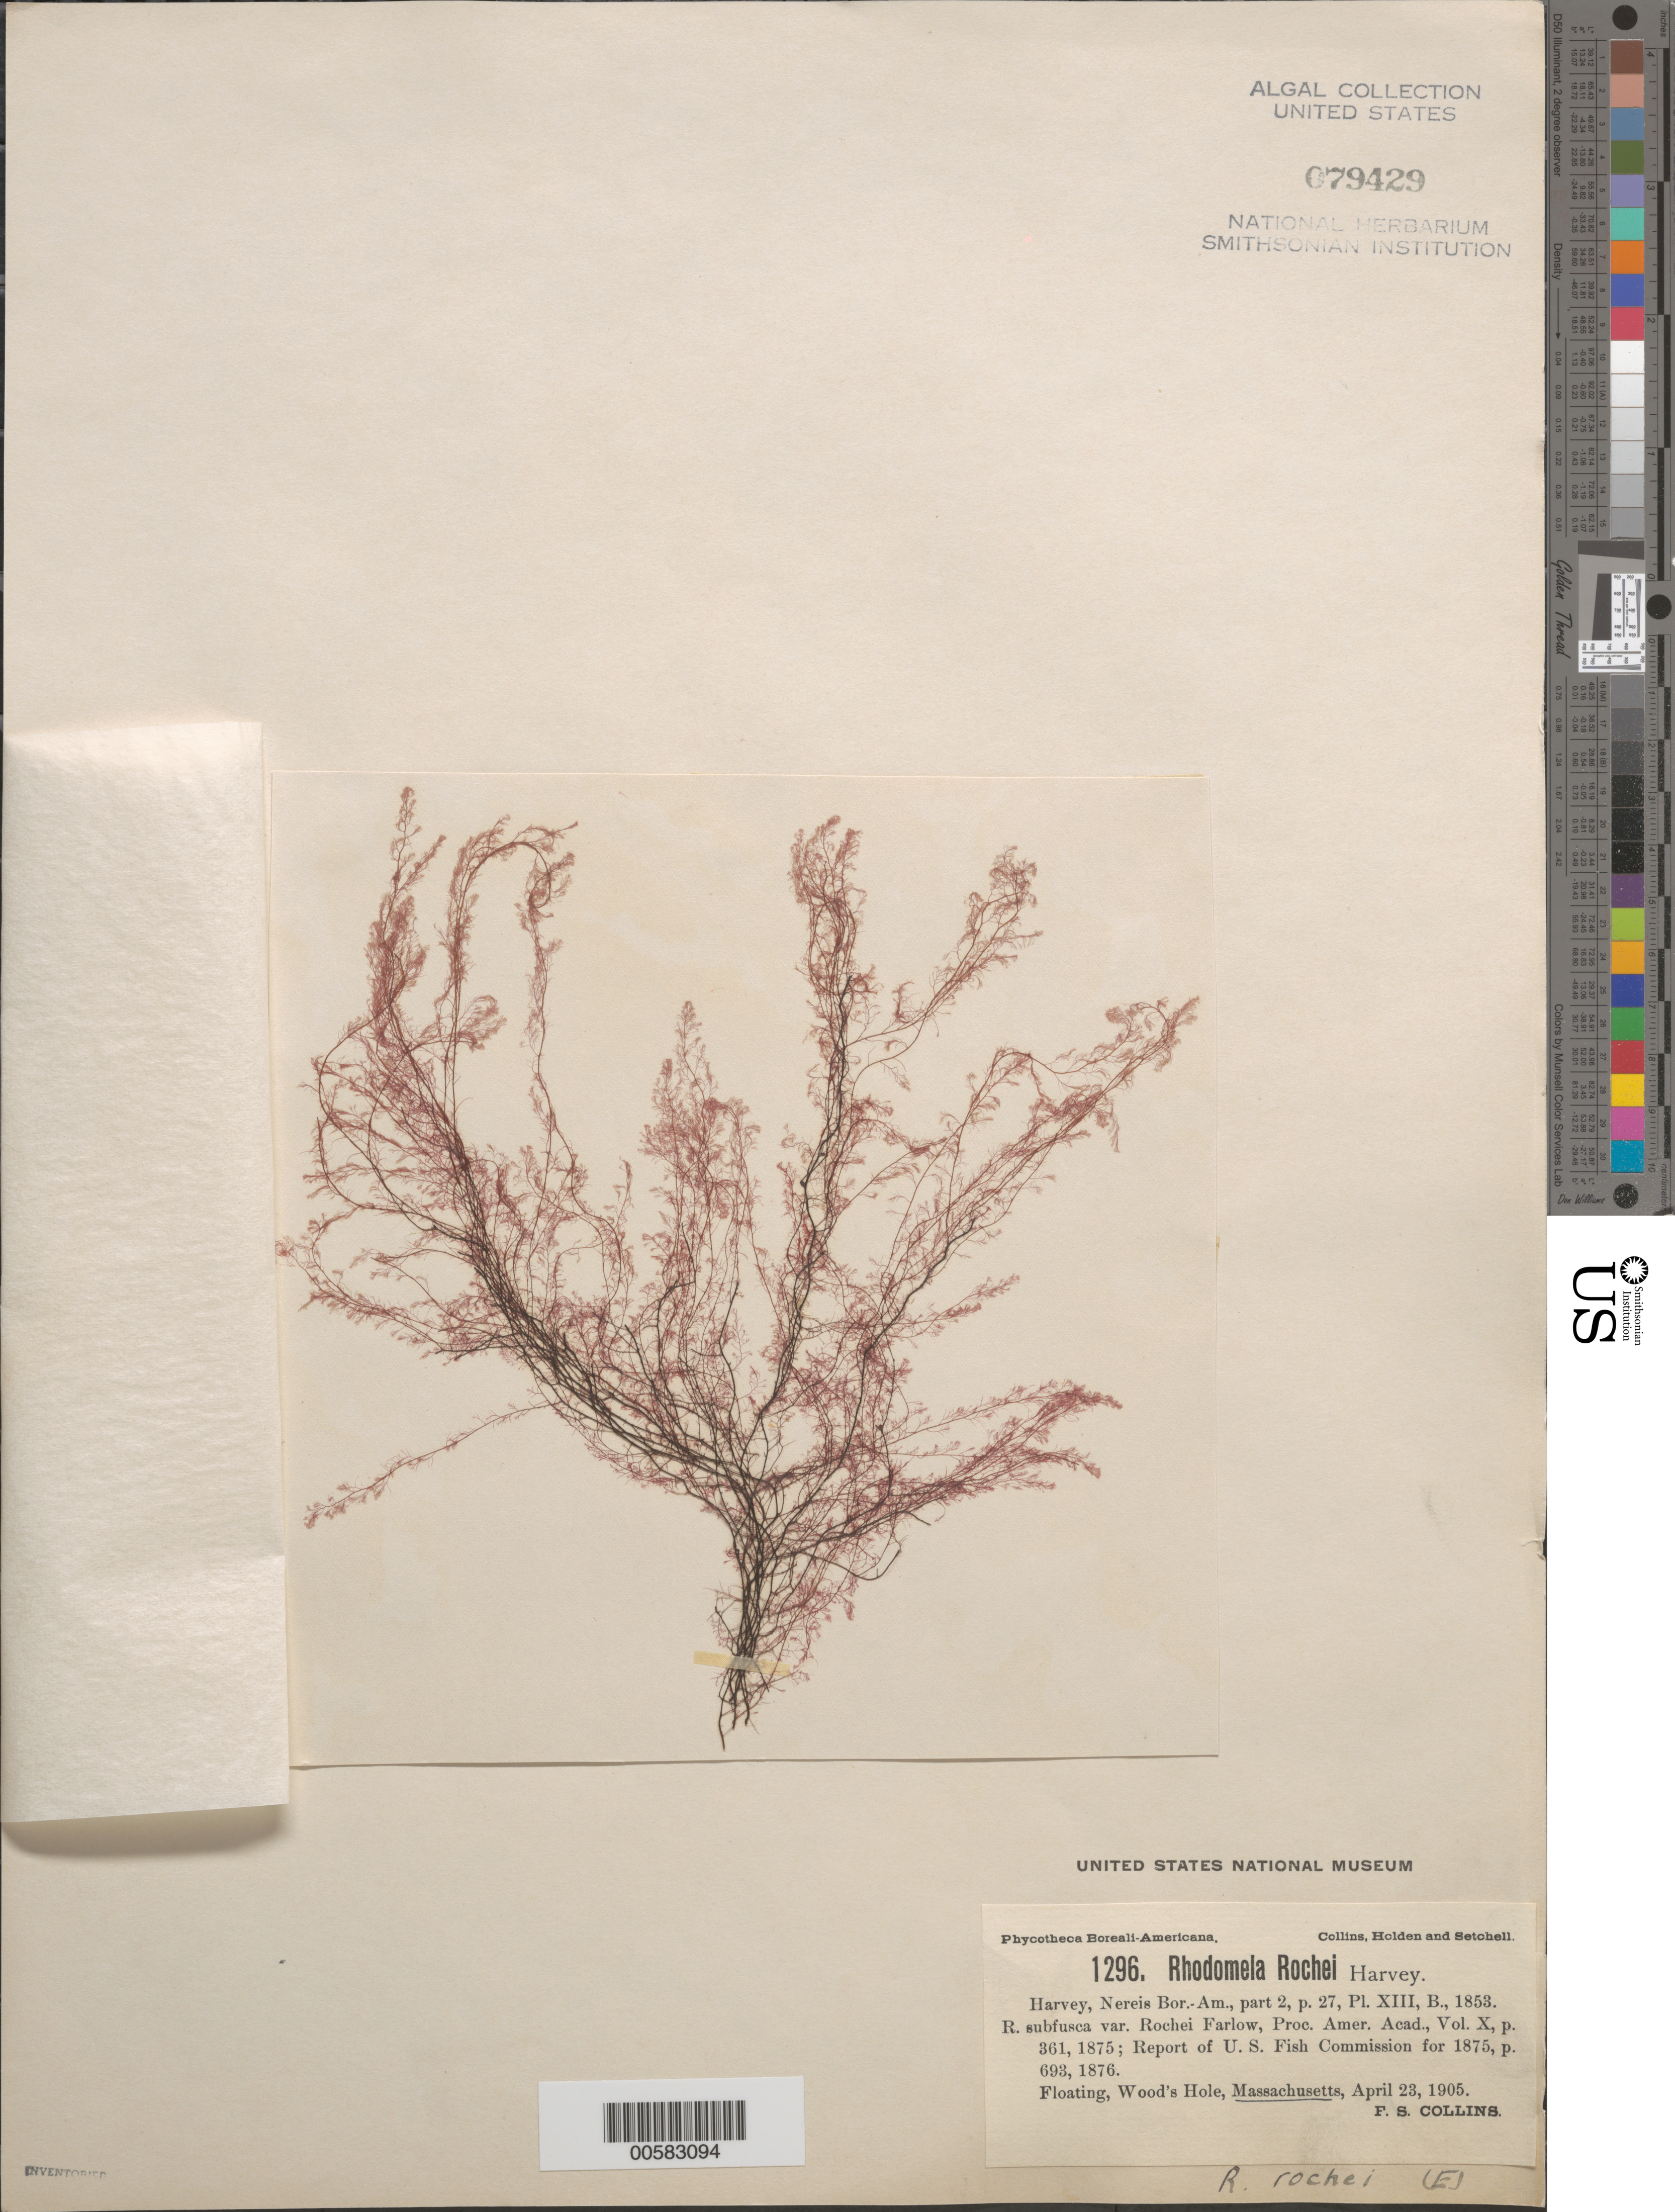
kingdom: Plantae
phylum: Rhodophyta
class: Florideophyceae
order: Ceramiales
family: Rhodomelaceae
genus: Rhodomela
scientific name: Rhodomela confervoides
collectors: F. Collins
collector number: PB-A 1296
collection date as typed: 23 Apr 1905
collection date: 1905-04-23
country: United States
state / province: Massachusetts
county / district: Barnstable County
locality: Woods Hole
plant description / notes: Collins, Holden & Setchell, Phycotheca Boreali-Americana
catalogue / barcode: US 79429